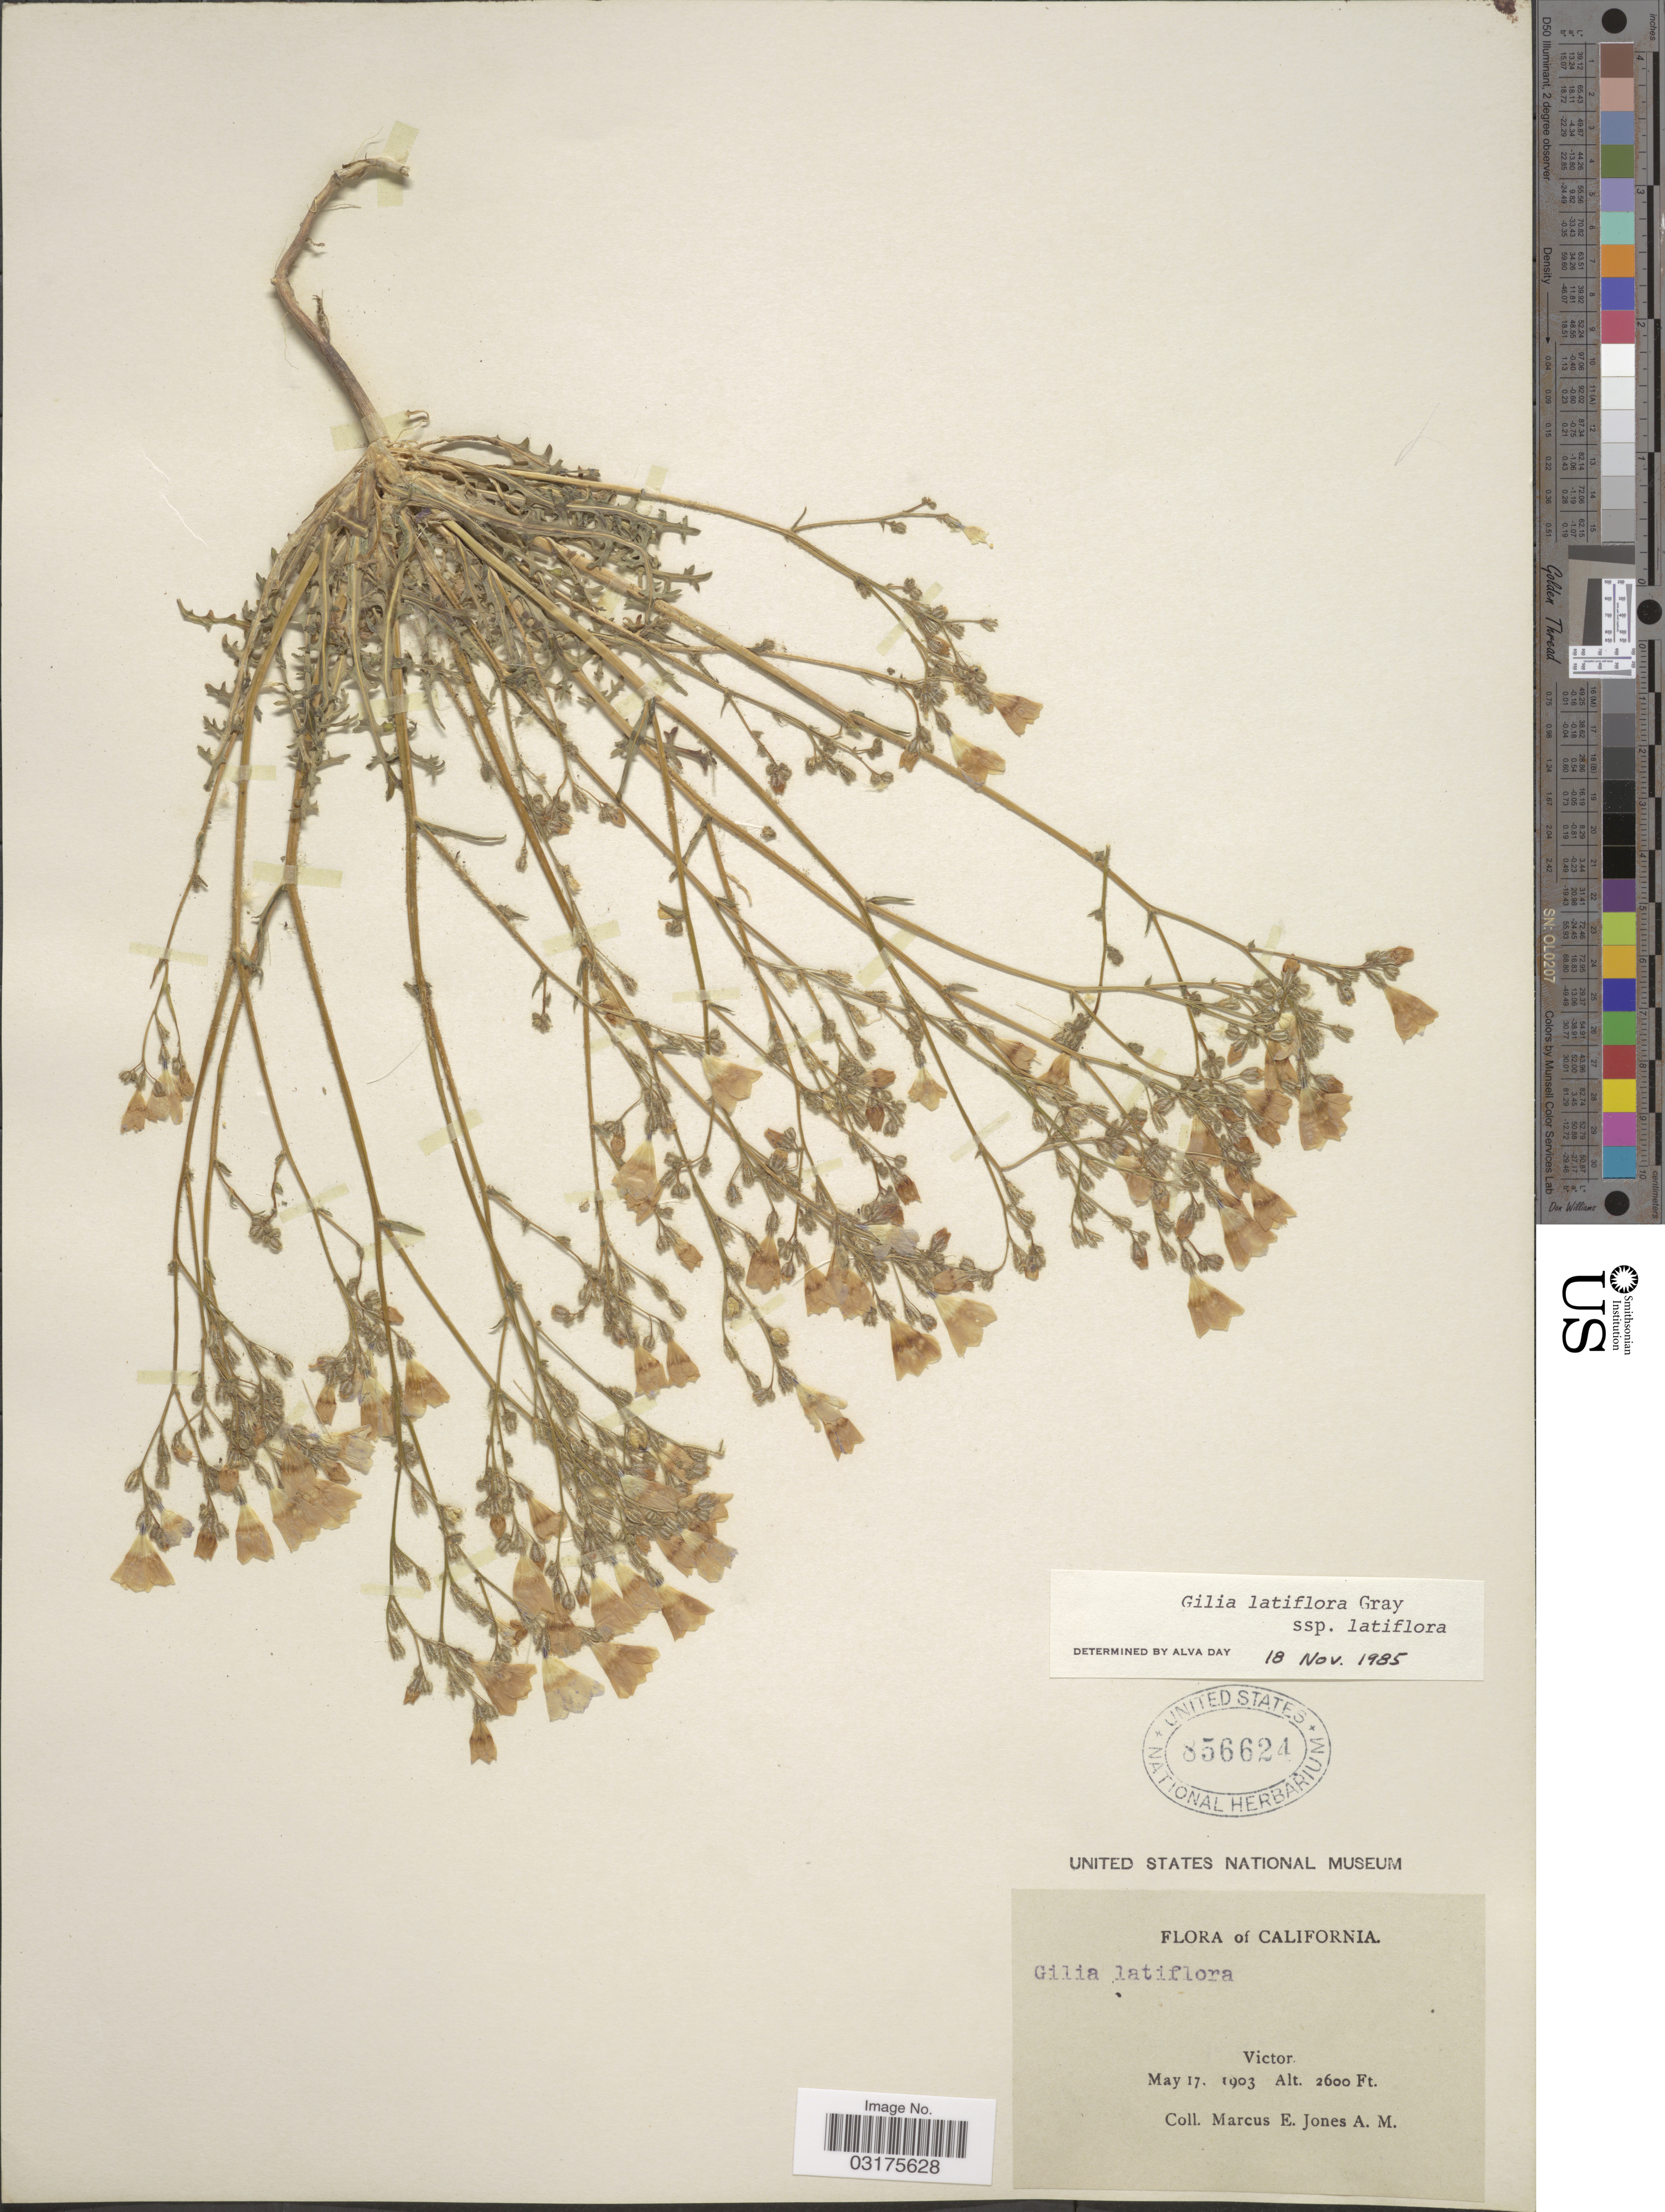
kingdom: Plantae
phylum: Tracheophyta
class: Magnoliopsida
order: Ericales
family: Polemoniaceae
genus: Gilia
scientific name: Gilia latiflora subsp. latiflora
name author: (A. Gray) A. Gray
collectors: M. E. Jones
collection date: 1903-05-17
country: United States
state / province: California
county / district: San Joaquin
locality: Victor.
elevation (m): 792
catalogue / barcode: US 856624